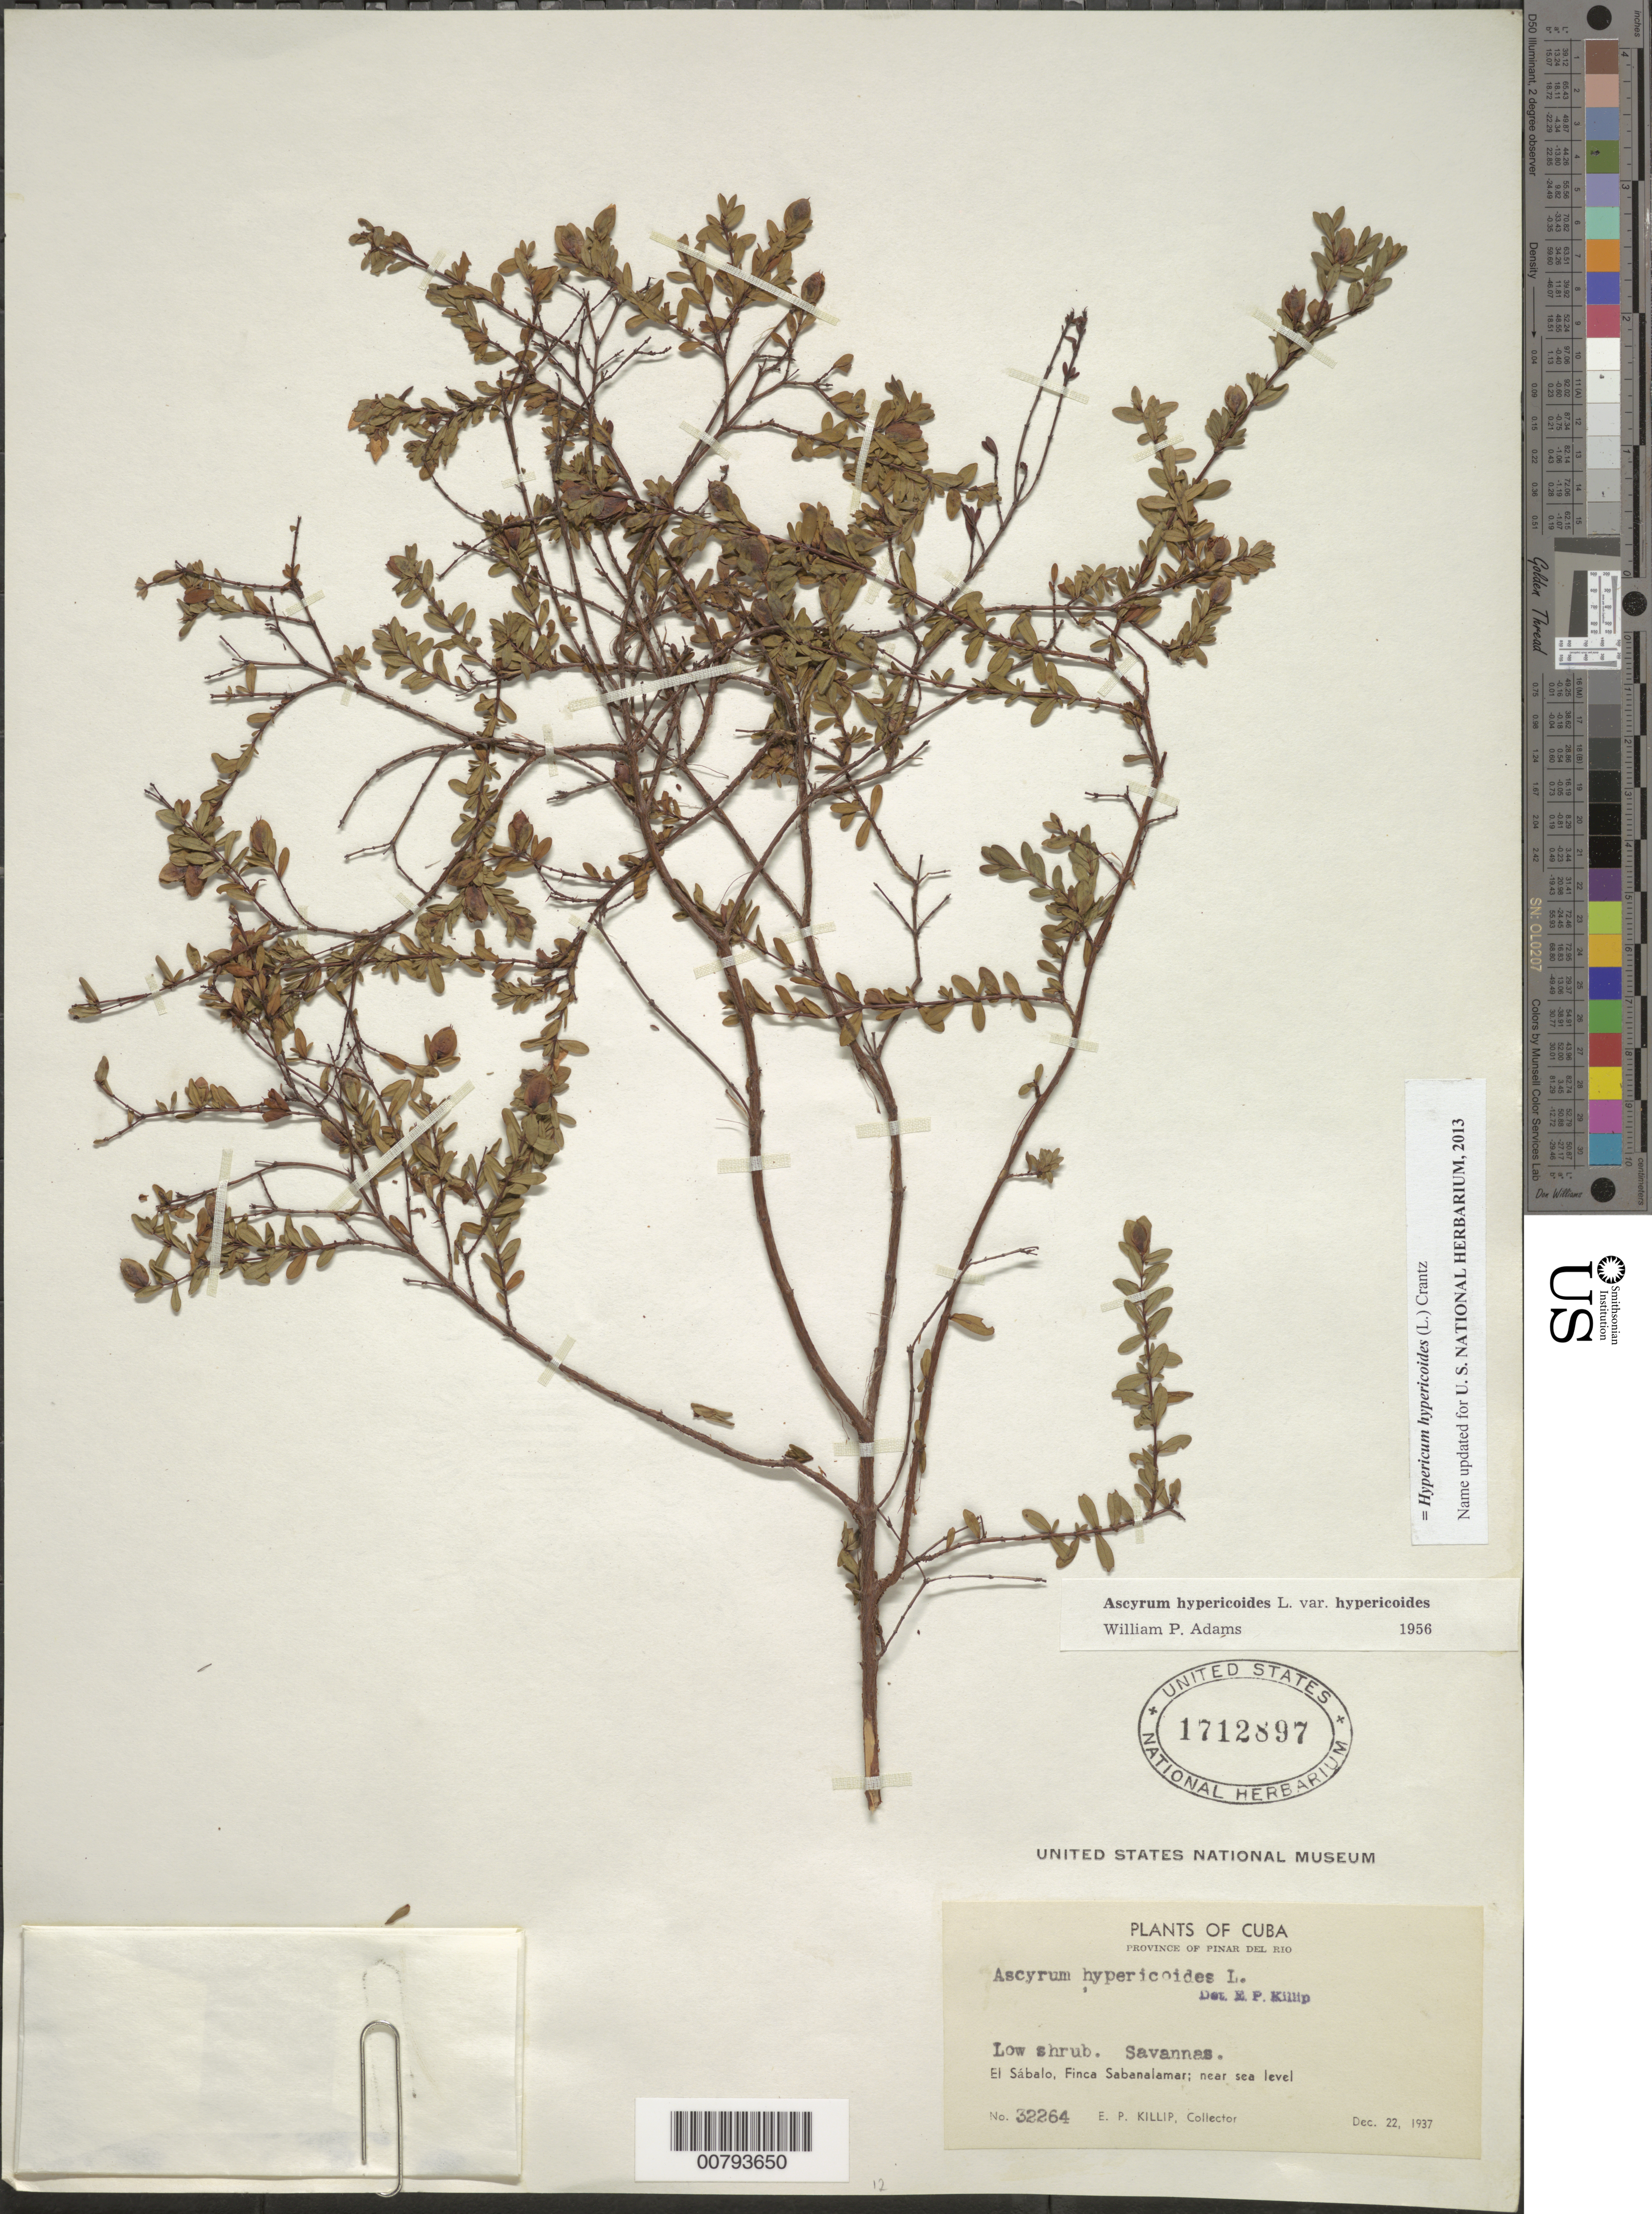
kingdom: Plantae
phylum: Tracheophyta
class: Magnoliopsida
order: Malpighiales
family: Hypericaceae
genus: Hypericum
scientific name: Hypericum hypericoides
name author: (L.) Crantz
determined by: Adams, W. P.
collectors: E. P. Killip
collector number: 32264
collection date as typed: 22 Dec 1937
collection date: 1937-12-22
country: Cuba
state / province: Pinar del Río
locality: El Sábalo, Finca Sabanalamar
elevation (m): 0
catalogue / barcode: US 1712897